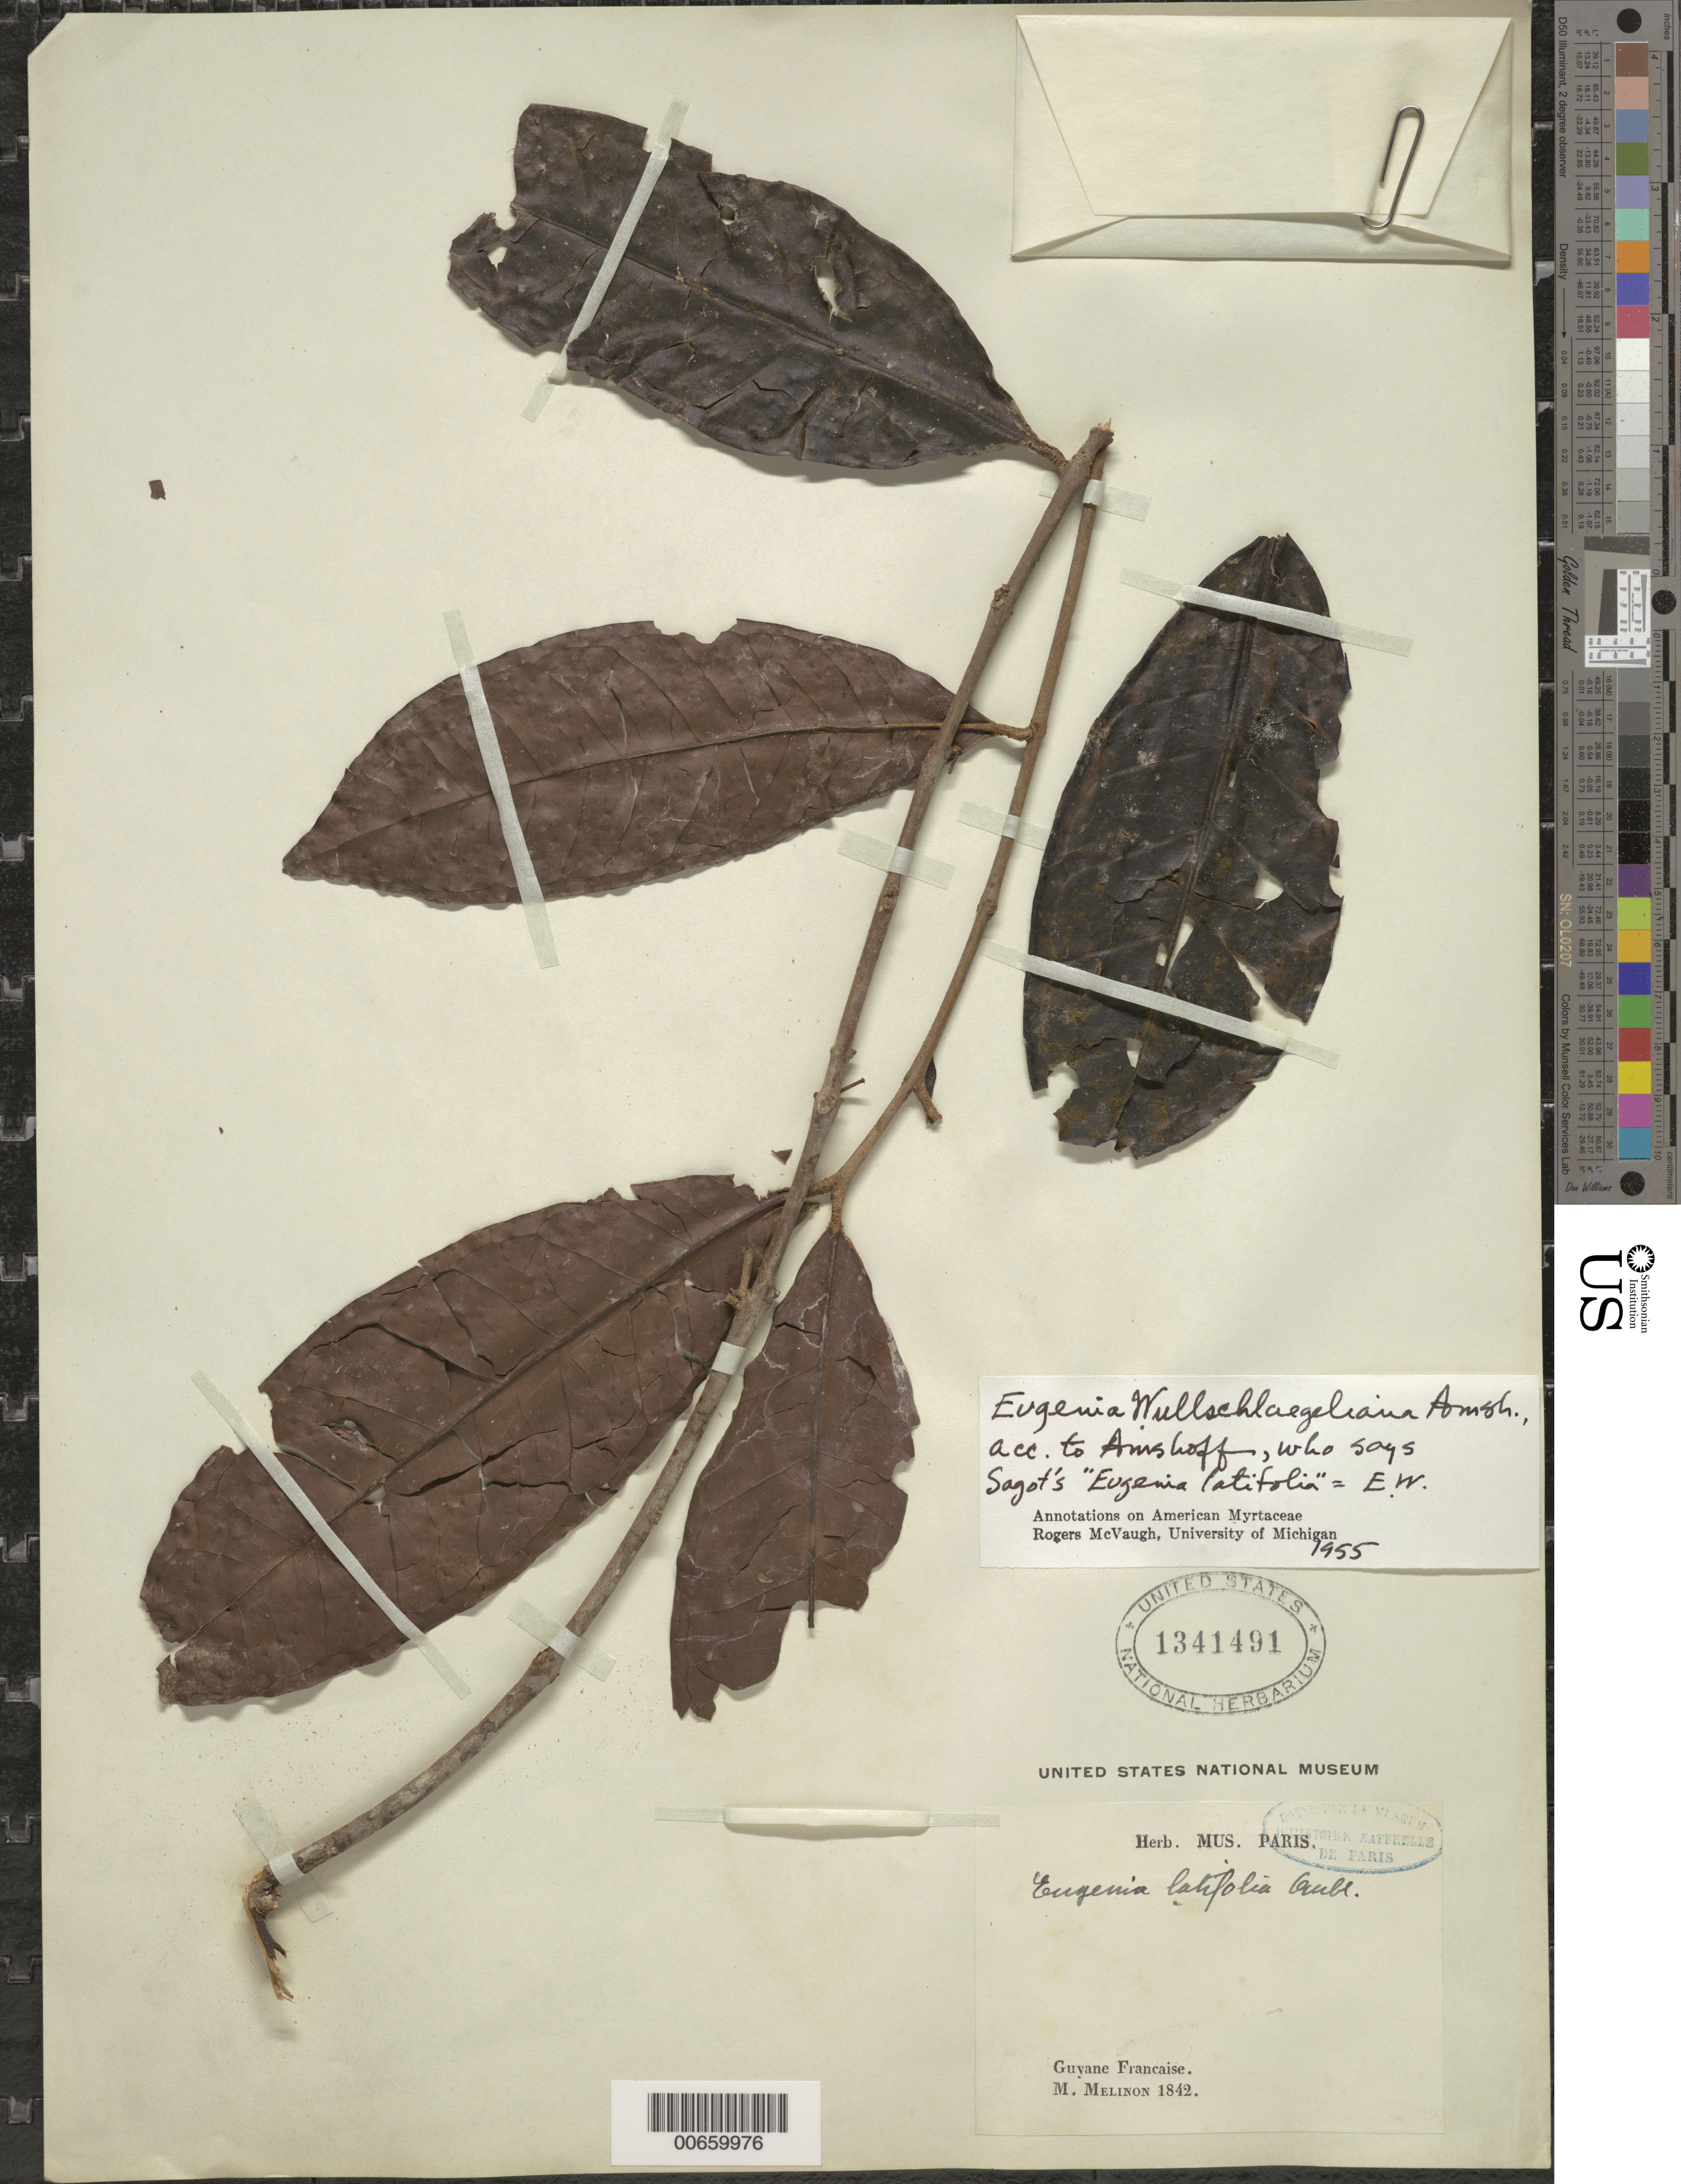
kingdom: Plantae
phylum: Tracheophyta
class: Magnoliopsida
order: Myrtales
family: Myrtaceae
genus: Eugenia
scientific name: Eugenia wullschlaegeliana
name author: Amshoff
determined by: McVaugh, R.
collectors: E. Mélinon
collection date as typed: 1842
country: French Guiana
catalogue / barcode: US 1341491